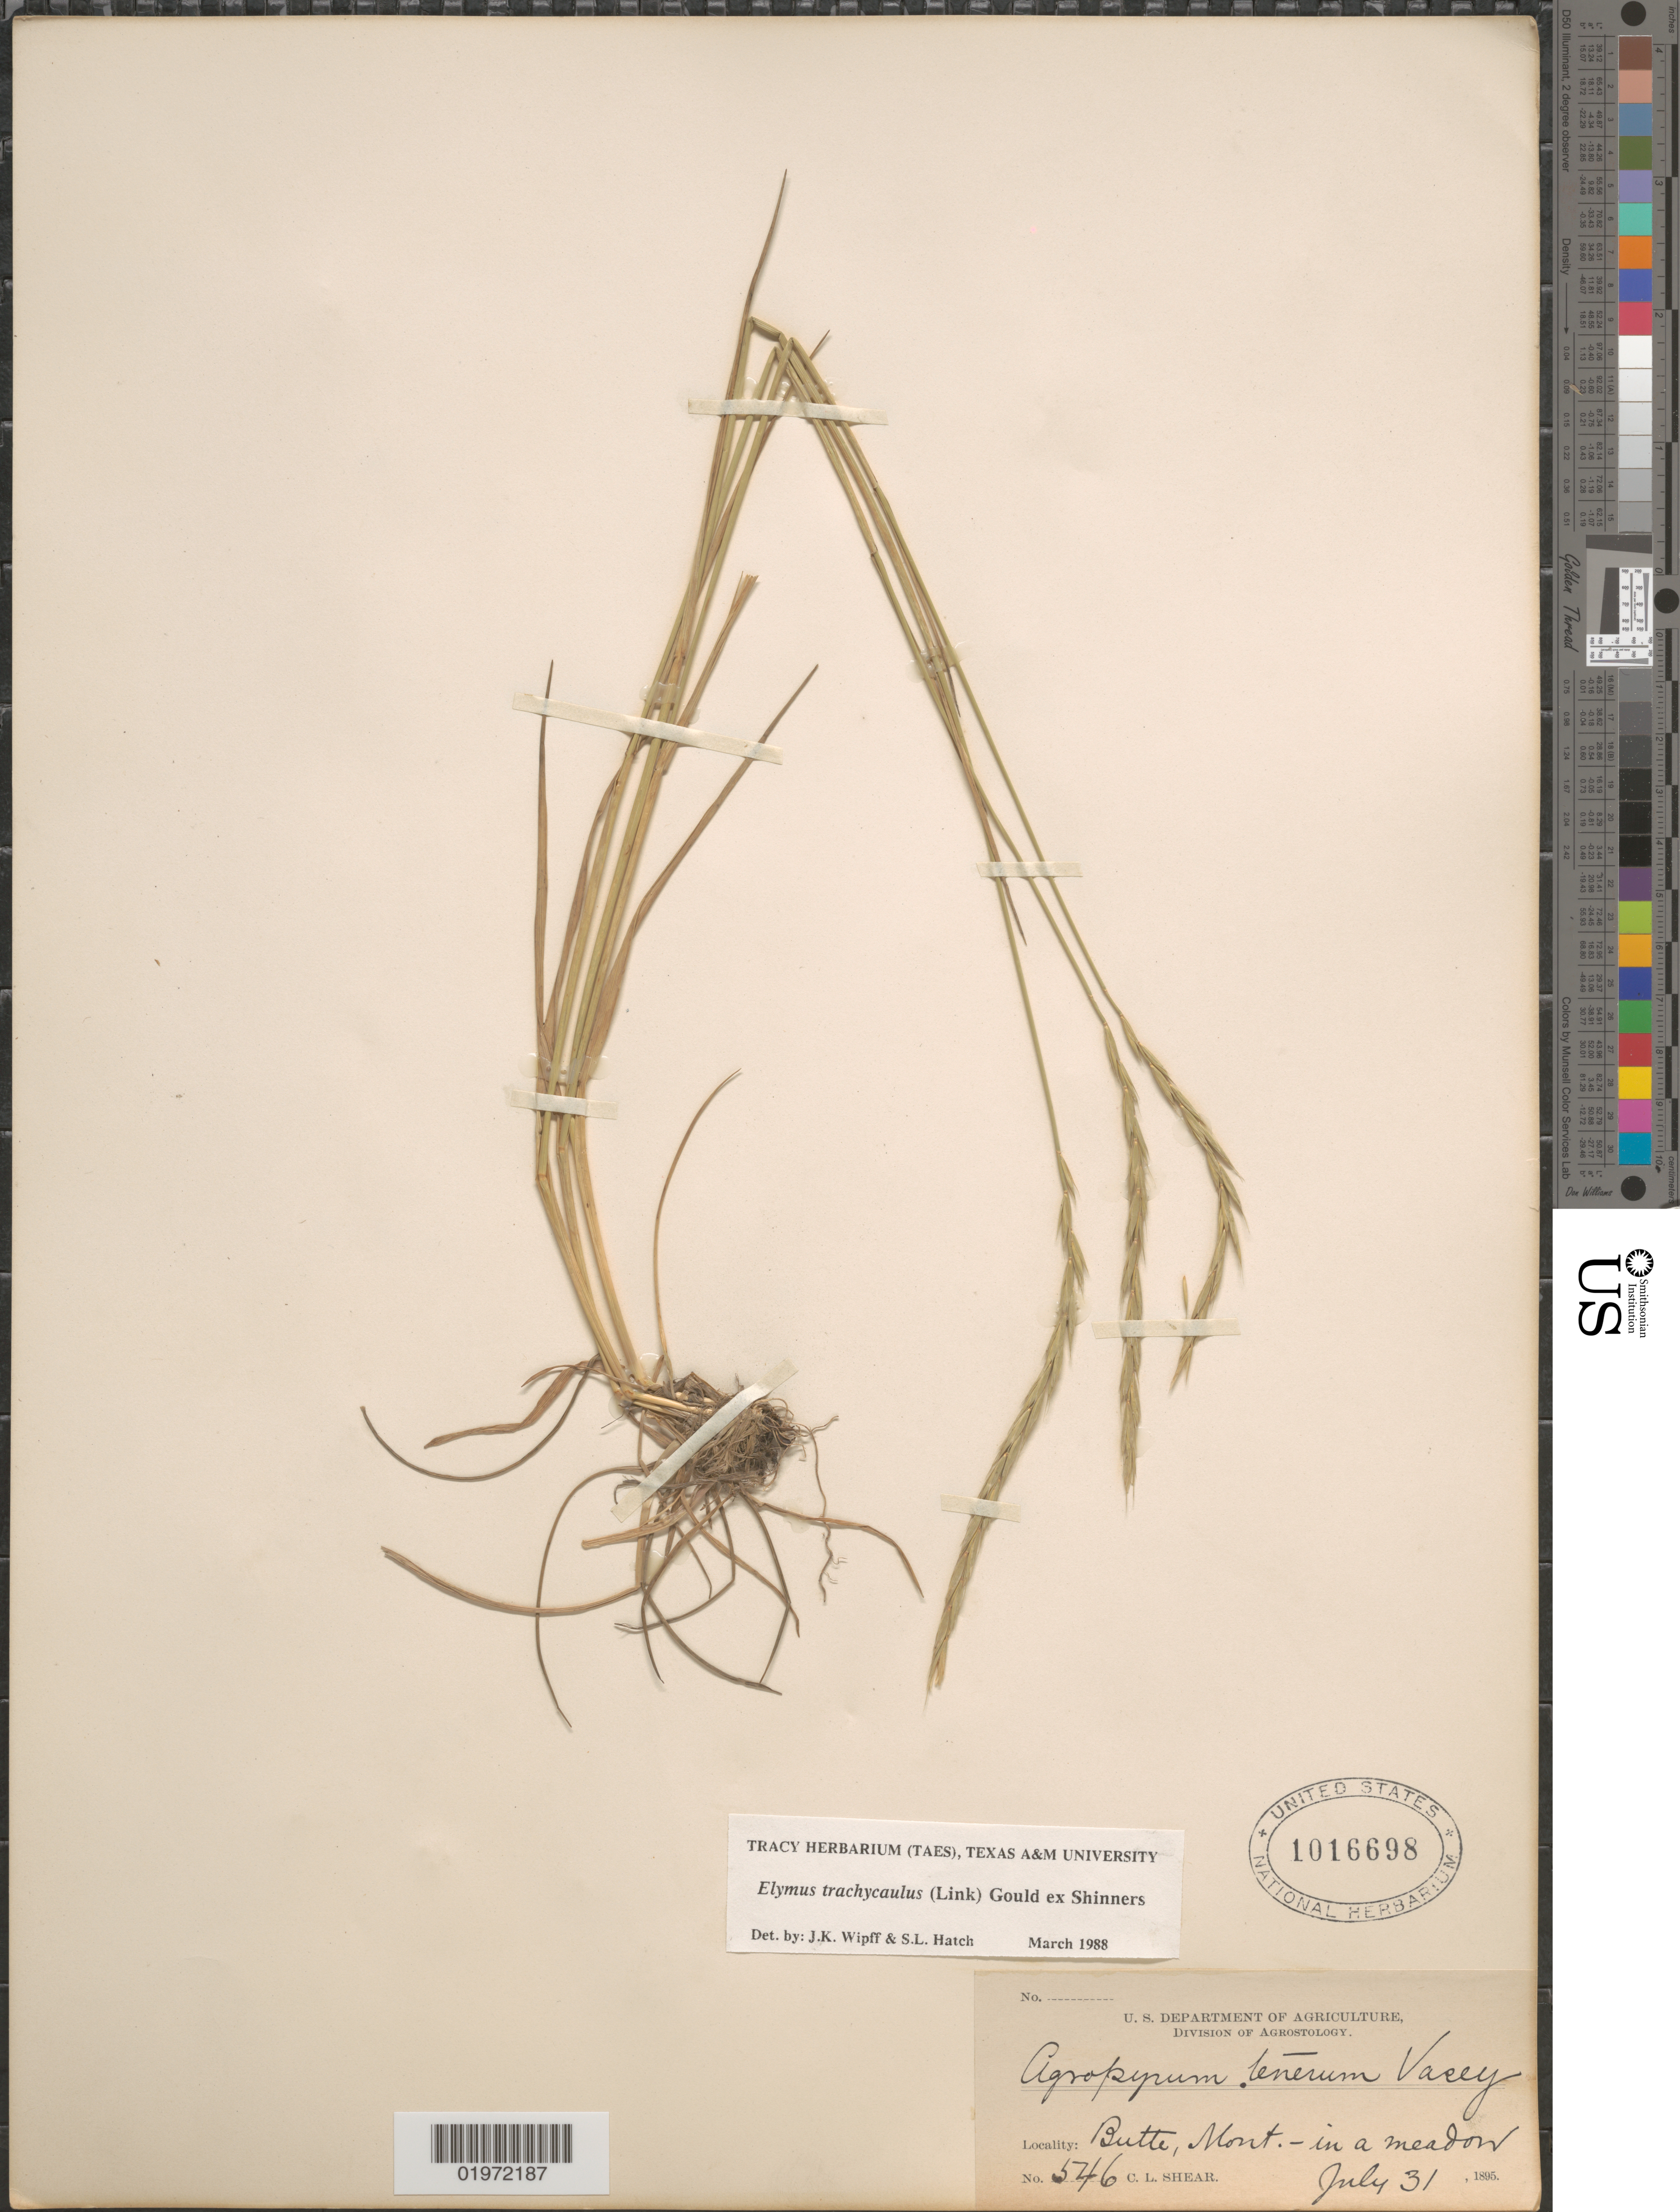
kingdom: Plantae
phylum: Tracheophyta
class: Liliopsida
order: Poales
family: Poaceae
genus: Elymus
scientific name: Elymus trachycaulus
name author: (Link) Gould ex Shinners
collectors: C. L. Shear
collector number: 546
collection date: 1895-07-31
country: United States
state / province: Montana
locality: Butte.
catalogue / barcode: US 1016698